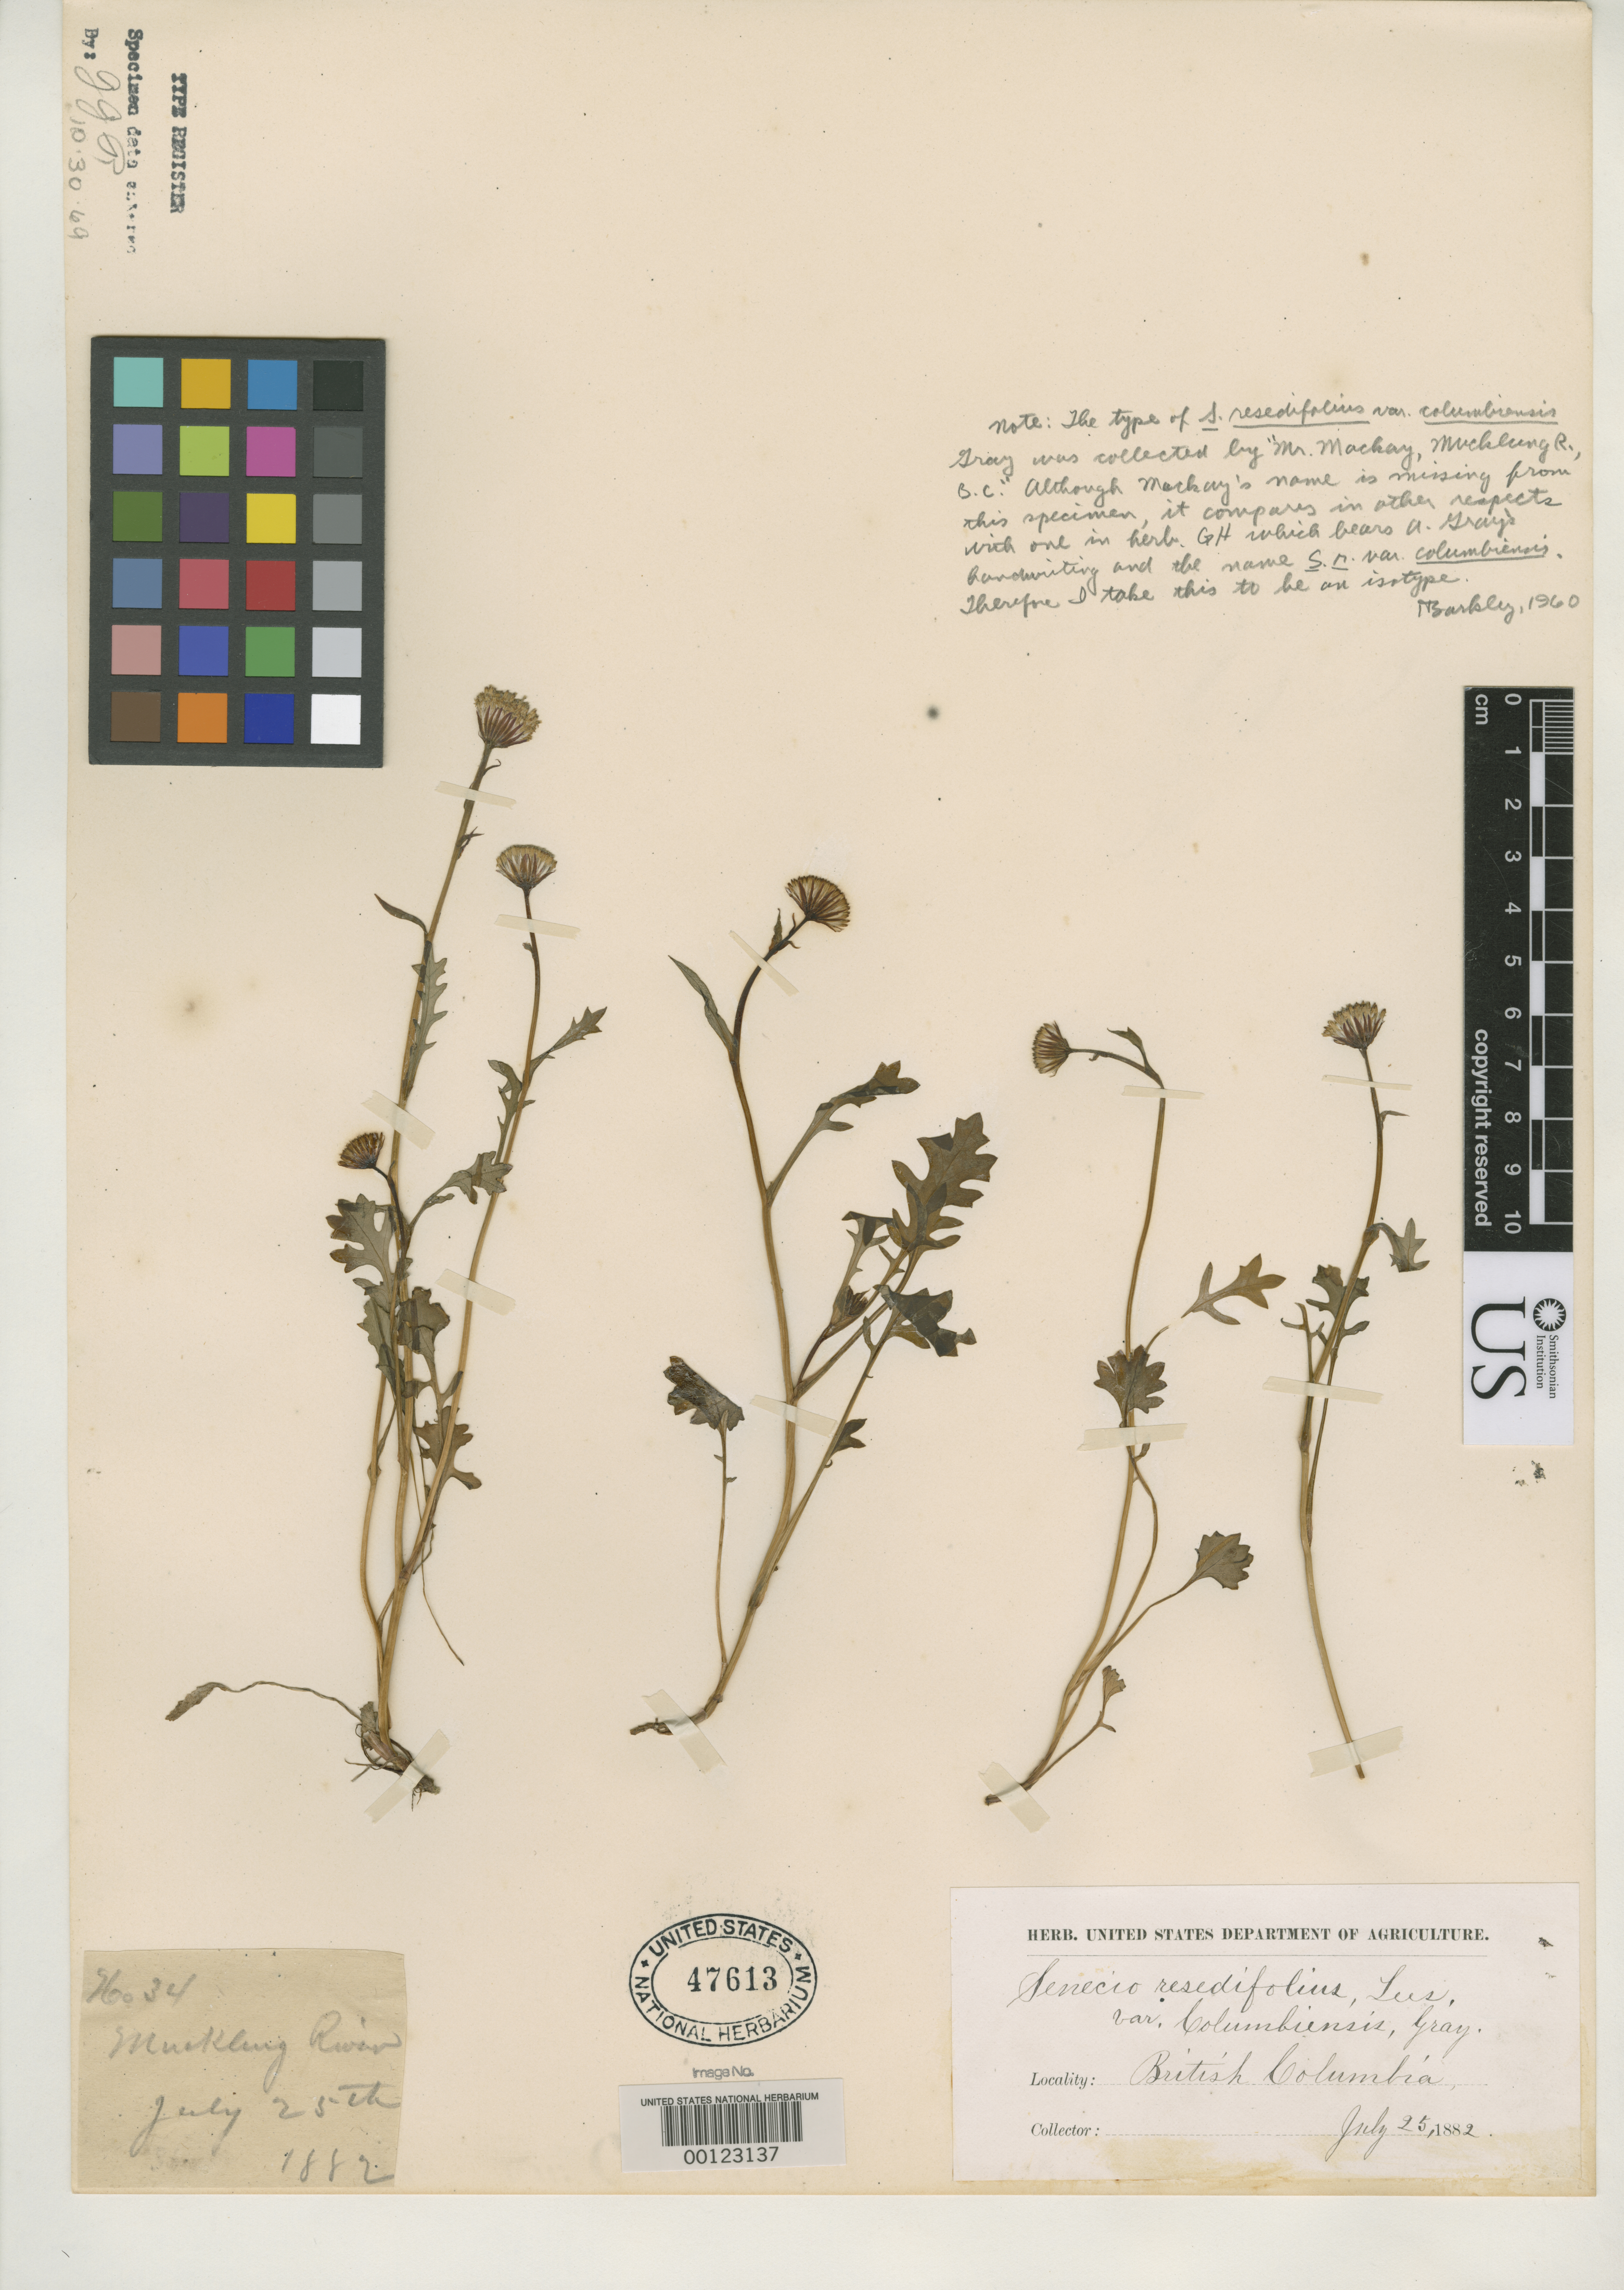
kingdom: Plantae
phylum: Tracheophyta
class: Magnoliopsida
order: Asterales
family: Asteraceae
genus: Senecio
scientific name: Senecio resedifolius var. columbiensis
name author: A. Gray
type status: Isotype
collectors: J. T. Mackay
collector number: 34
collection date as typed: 25 Jul 1882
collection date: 1882-07-25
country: Canada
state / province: British Columbia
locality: Mucklung River.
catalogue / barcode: US 47613